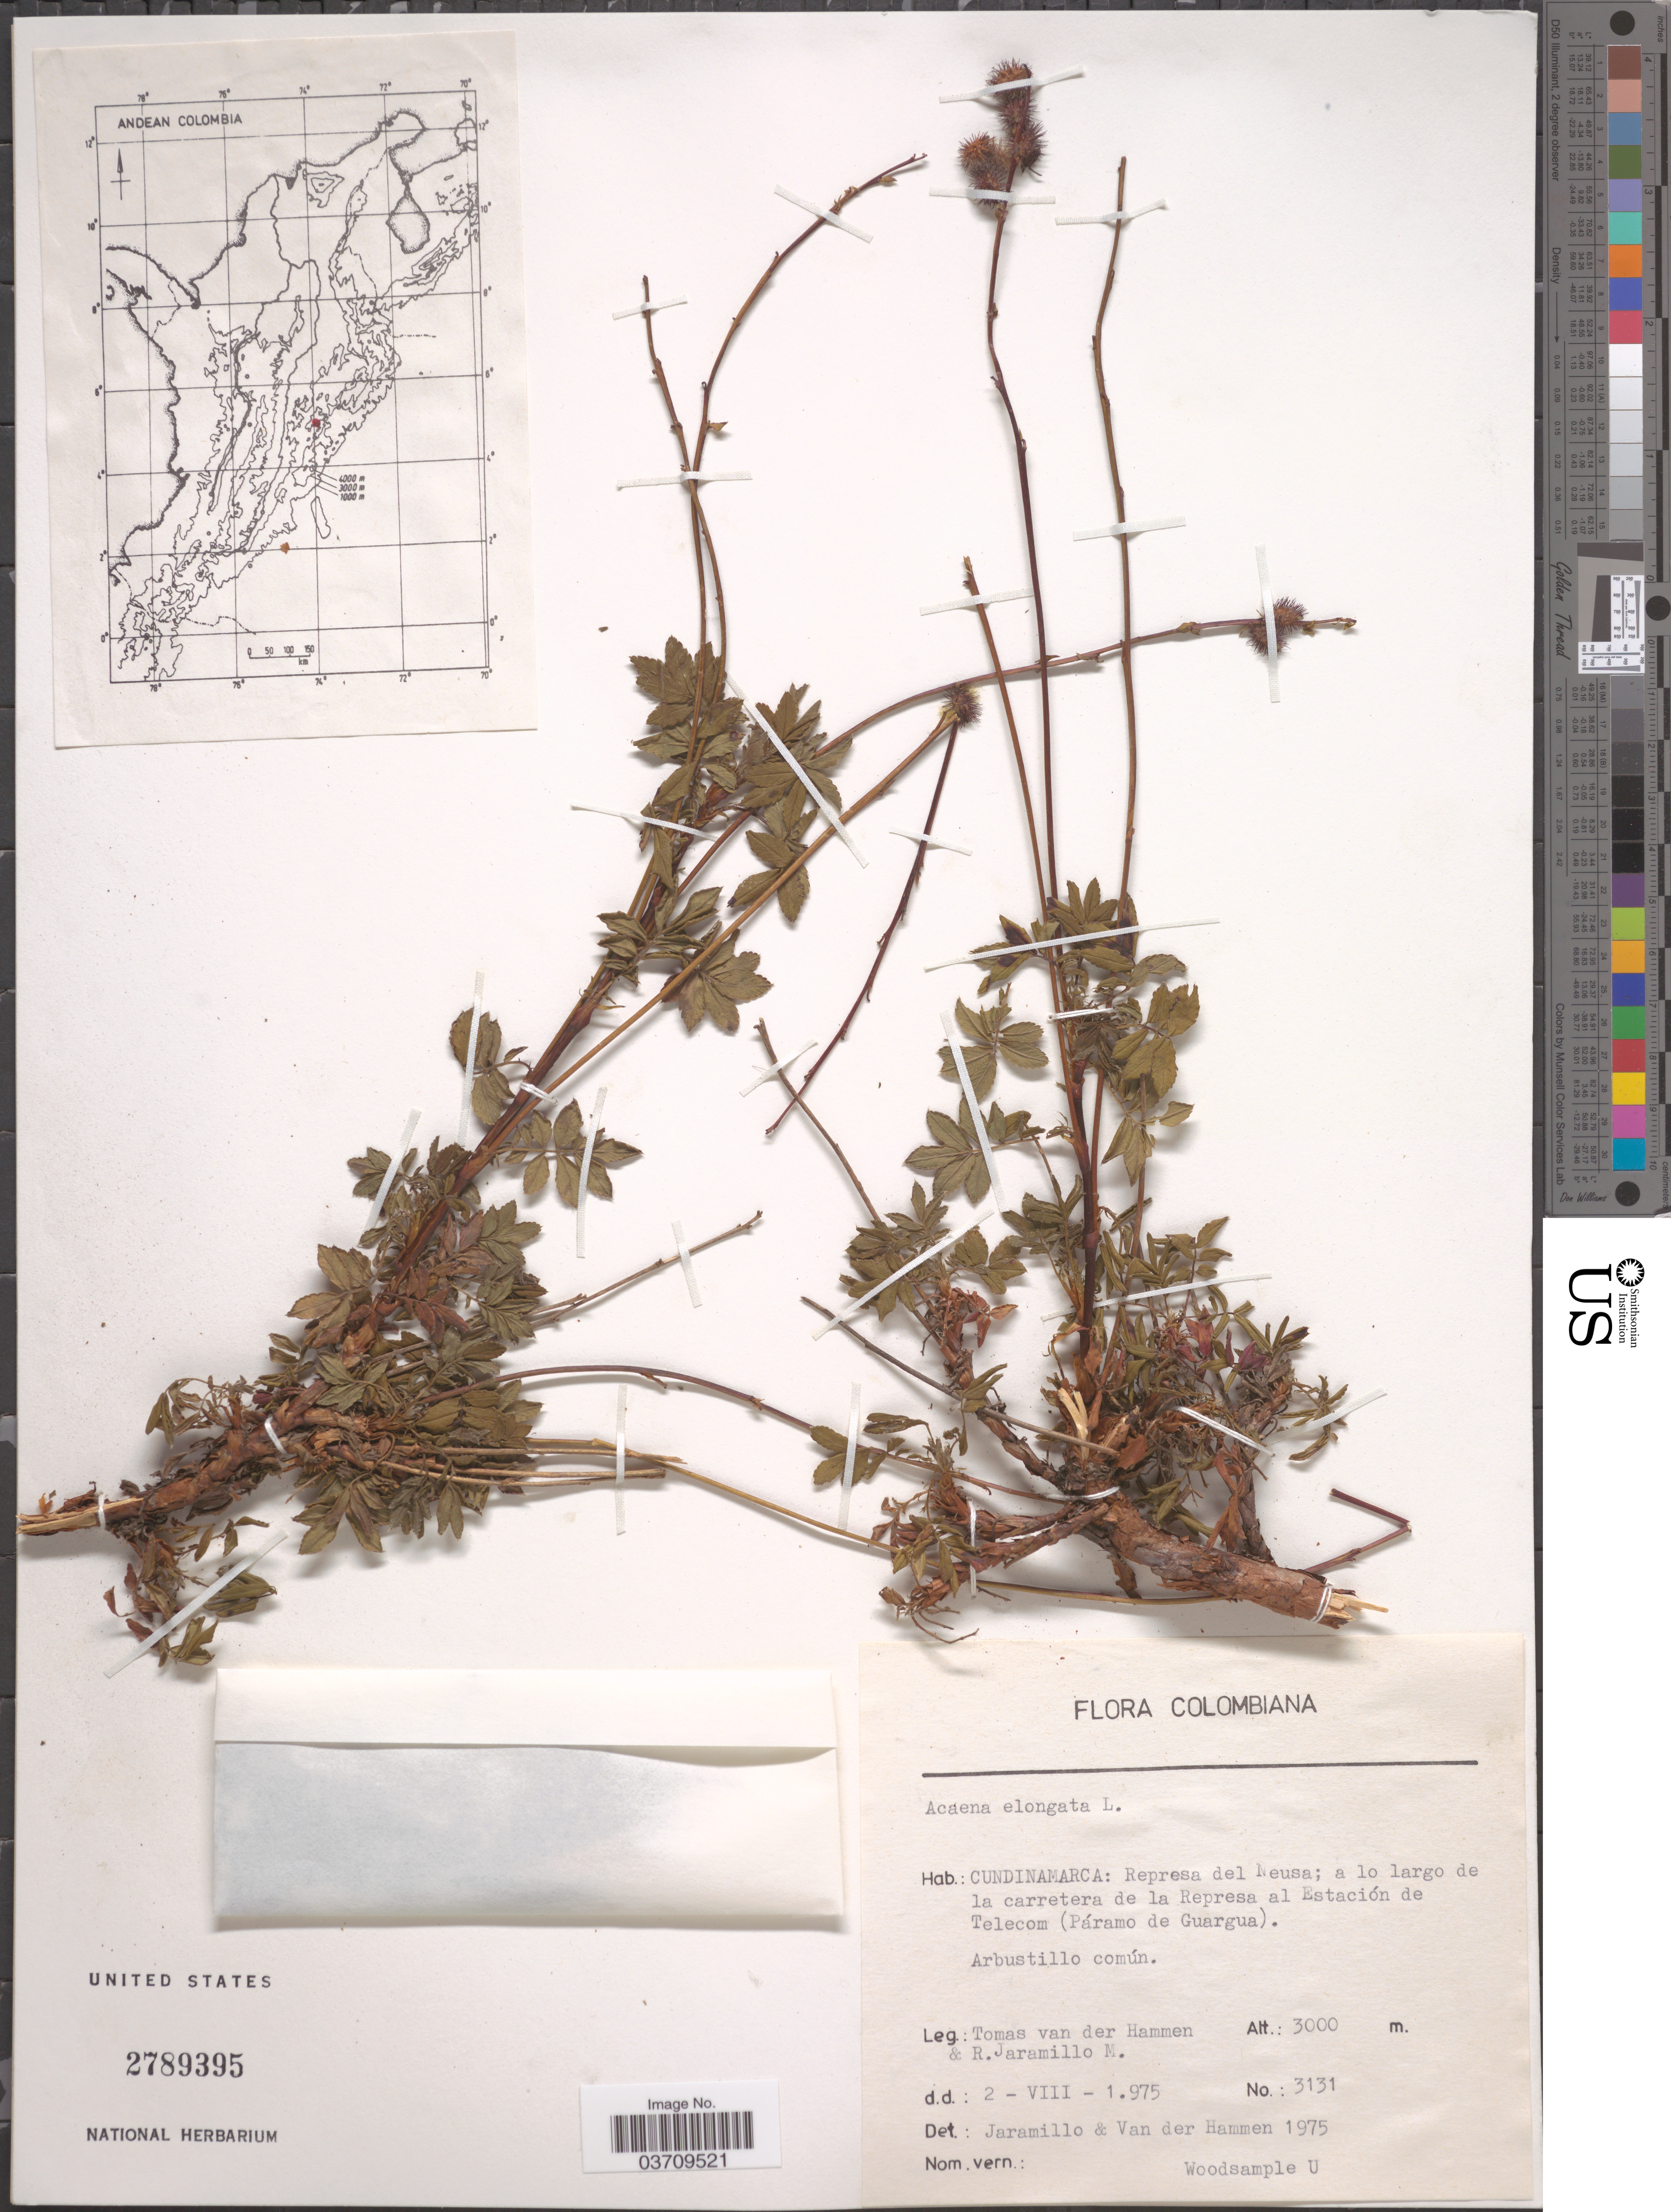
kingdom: Plantae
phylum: Tracheophyta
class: Magnoliopsida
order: Rosales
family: Rosaceae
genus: Acaena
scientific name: Acaena elongata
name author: L.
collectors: T. Van der Hammen & R. Jaramillo M.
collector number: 3131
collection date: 1975-08-02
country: Colombia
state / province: Cundinamarca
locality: Represa del Neusa; a lo largo de la carretera de la Represa al Estación de Telecom (Páramo de Guargua).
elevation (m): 3000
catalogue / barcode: US 2789395